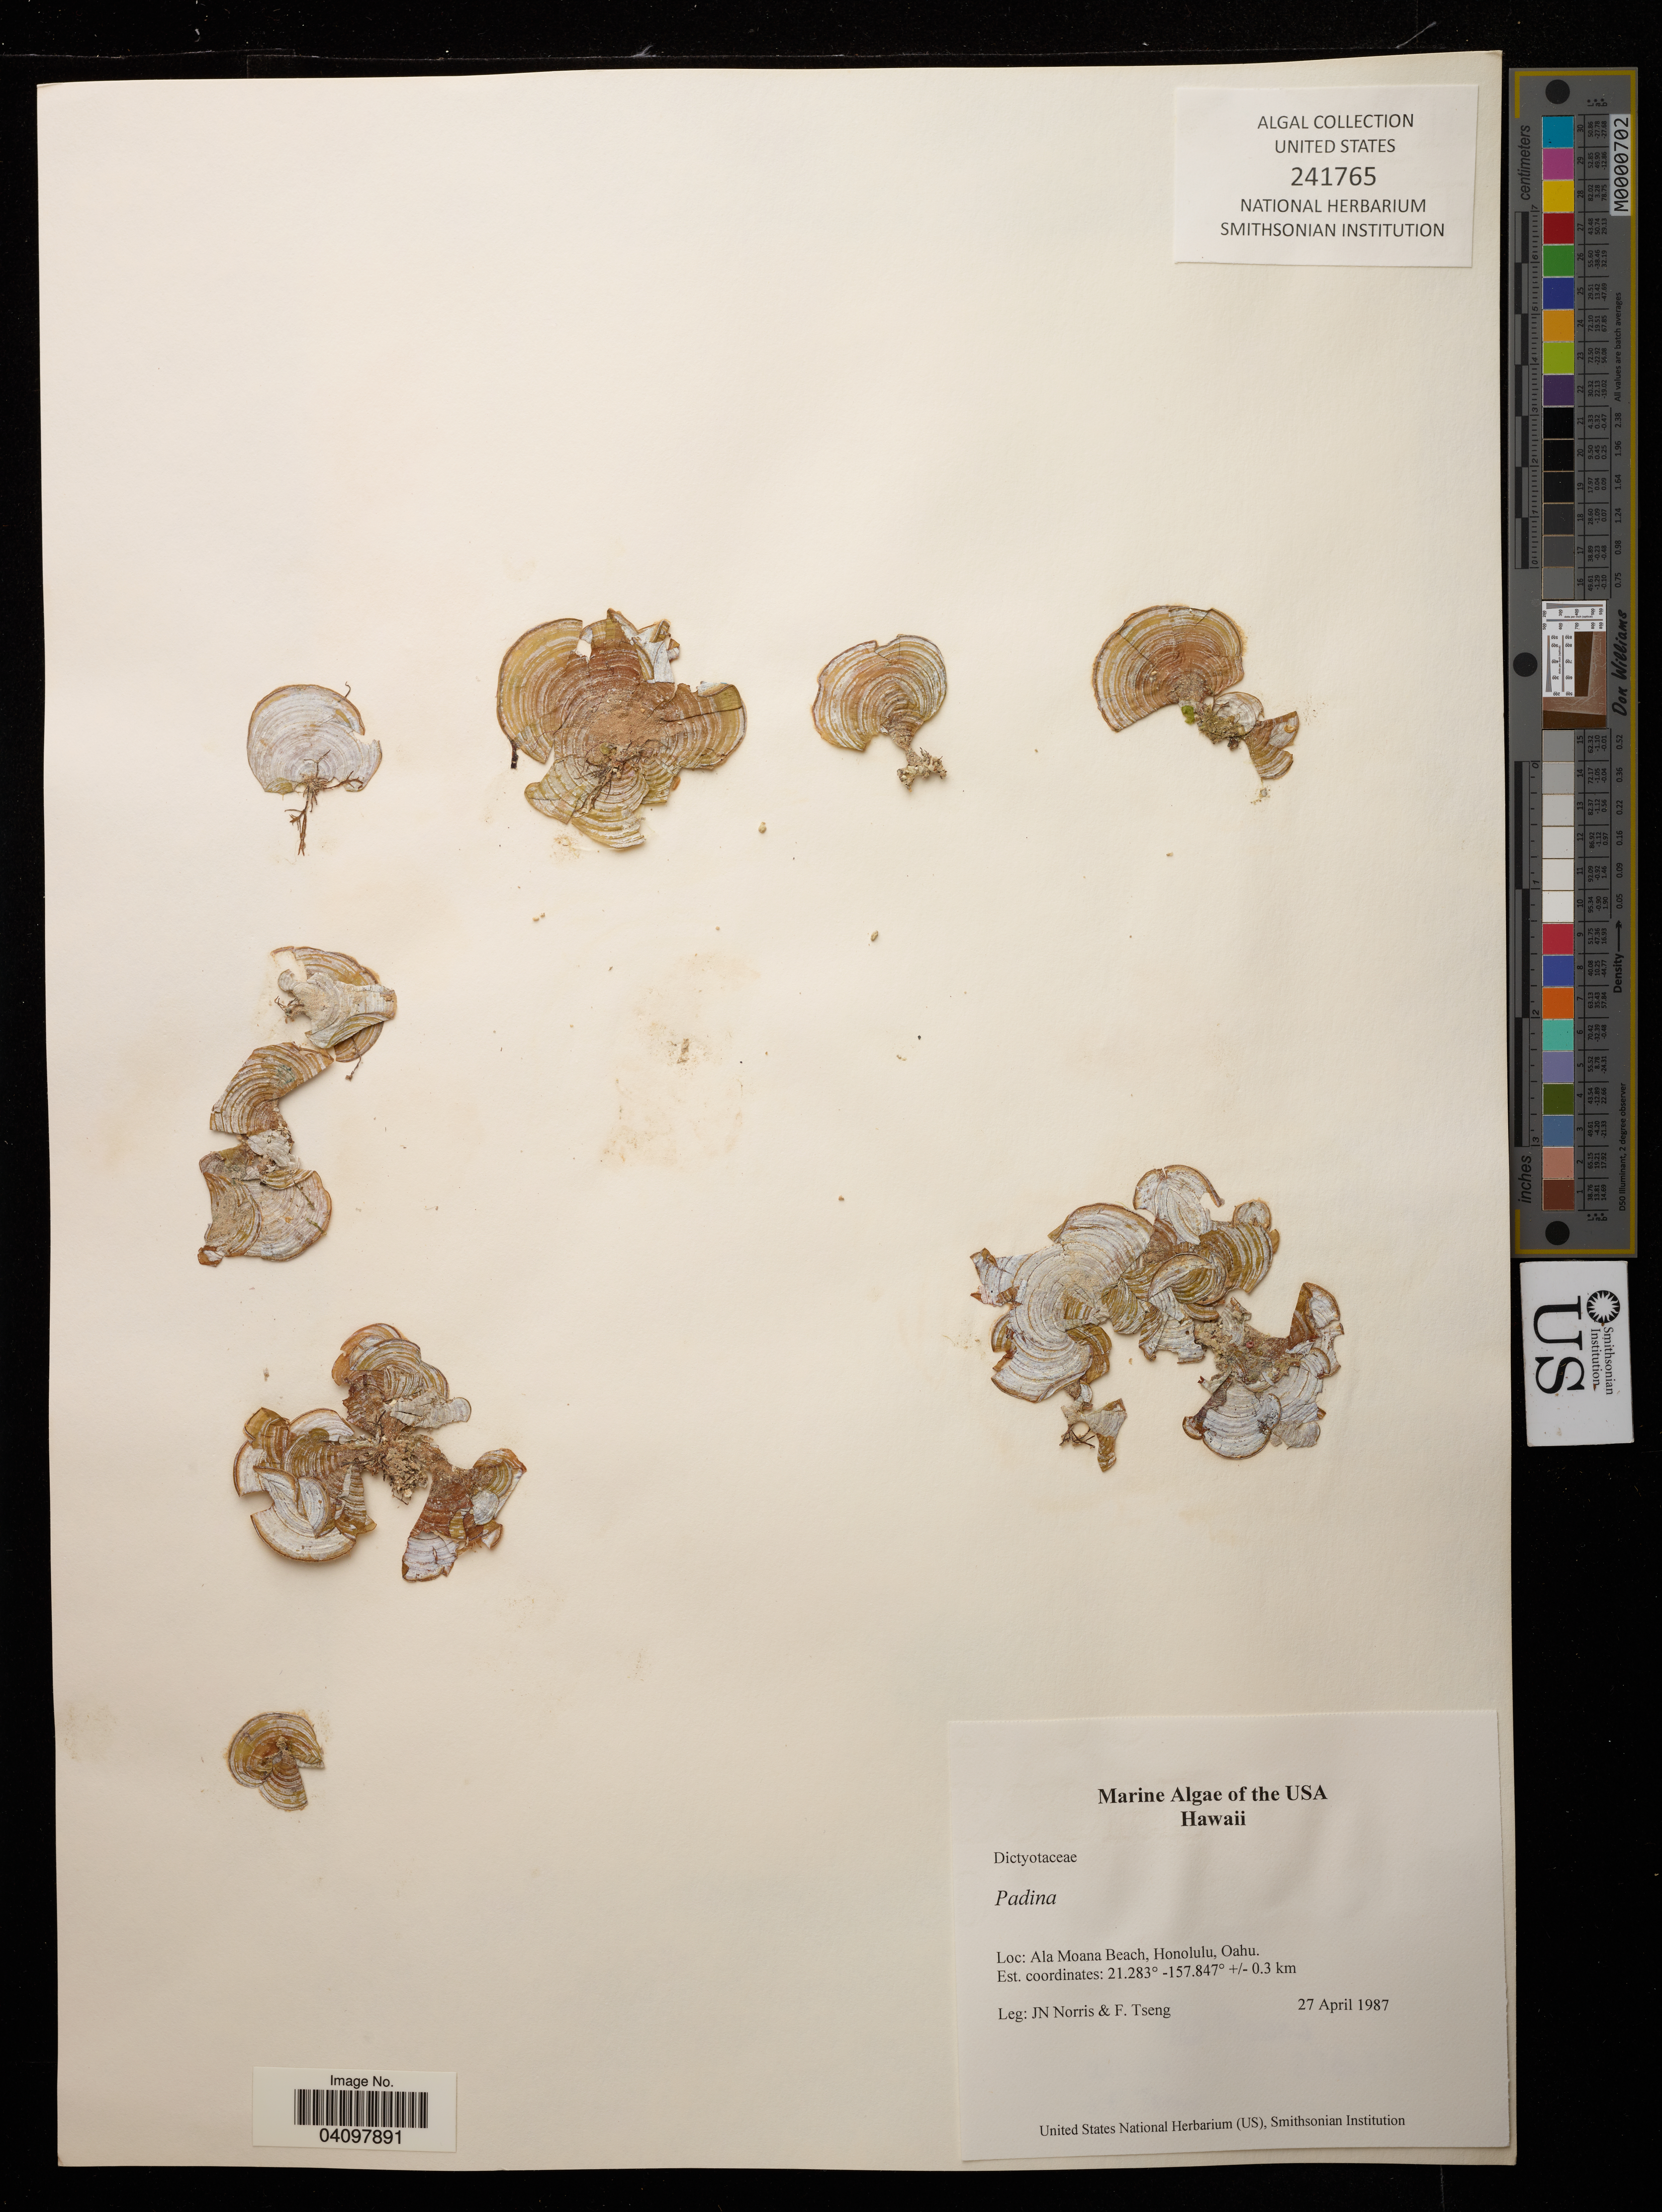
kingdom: Chromista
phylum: Ochrophyta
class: Phaeophyceae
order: Dictyotales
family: Dictyotaceae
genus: Padina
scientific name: Padina sp.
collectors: J. Norris & F. Tseng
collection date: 1987-04-27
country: United States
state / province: Hawaii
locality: Ala moana Beach, Honolulu, Oahu. +/- 0.3 km.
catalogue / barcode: US 241765